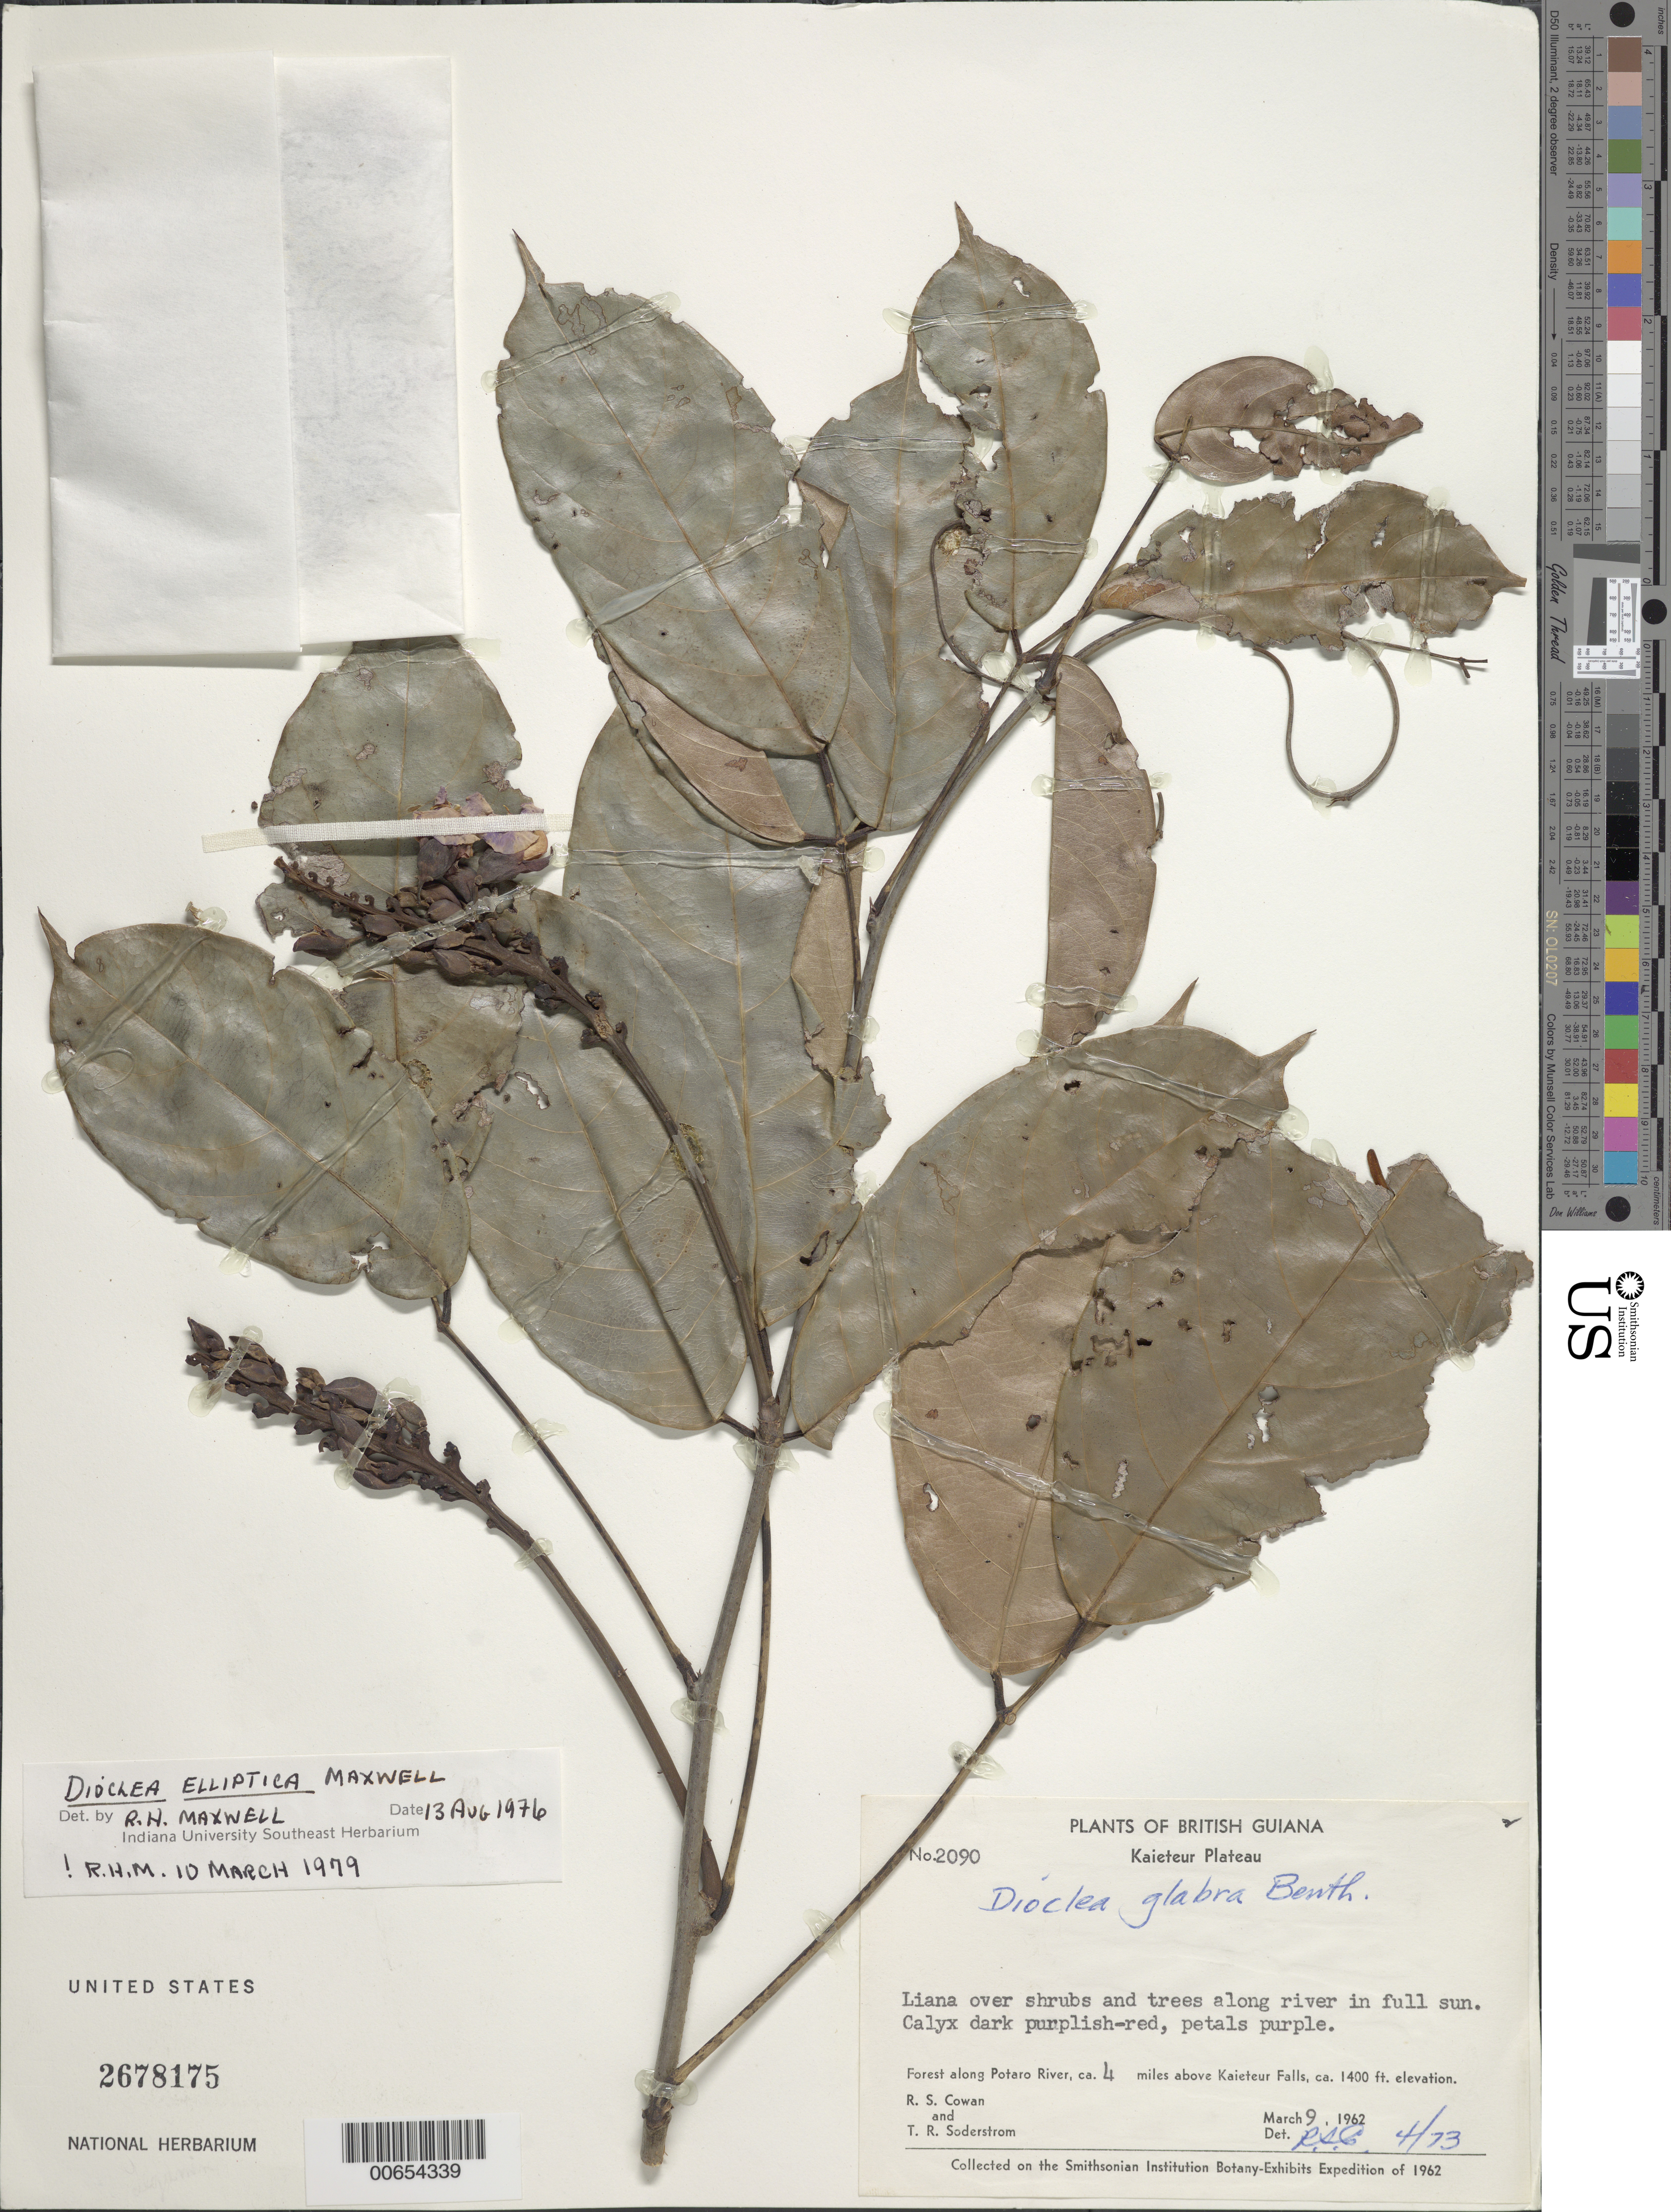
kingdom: Plantae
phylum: Tracheophyta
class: Magnoliopsida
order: Fabales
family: Fabaceae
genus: Macropsychanthus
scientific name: Macropsychanthus scaber var. scaber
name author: (Rich.) L.P. Queiroz & Snak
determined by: Strong, Mark T., (BOT), Smithsonian Institution - National Museum of Natural History (UNITED STATES)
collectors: R. S. Cowan & T. R. Soderstrom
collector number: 2090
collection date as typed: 9-Mar-62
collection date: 1962-03-09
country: Guyana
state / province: Potaro-Siparuni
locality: Kaieteur Plateau, Potaro R., 4 mi. above Kaieteur Falls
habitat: Along river in full sun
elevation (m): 427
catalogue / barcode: US 2678175